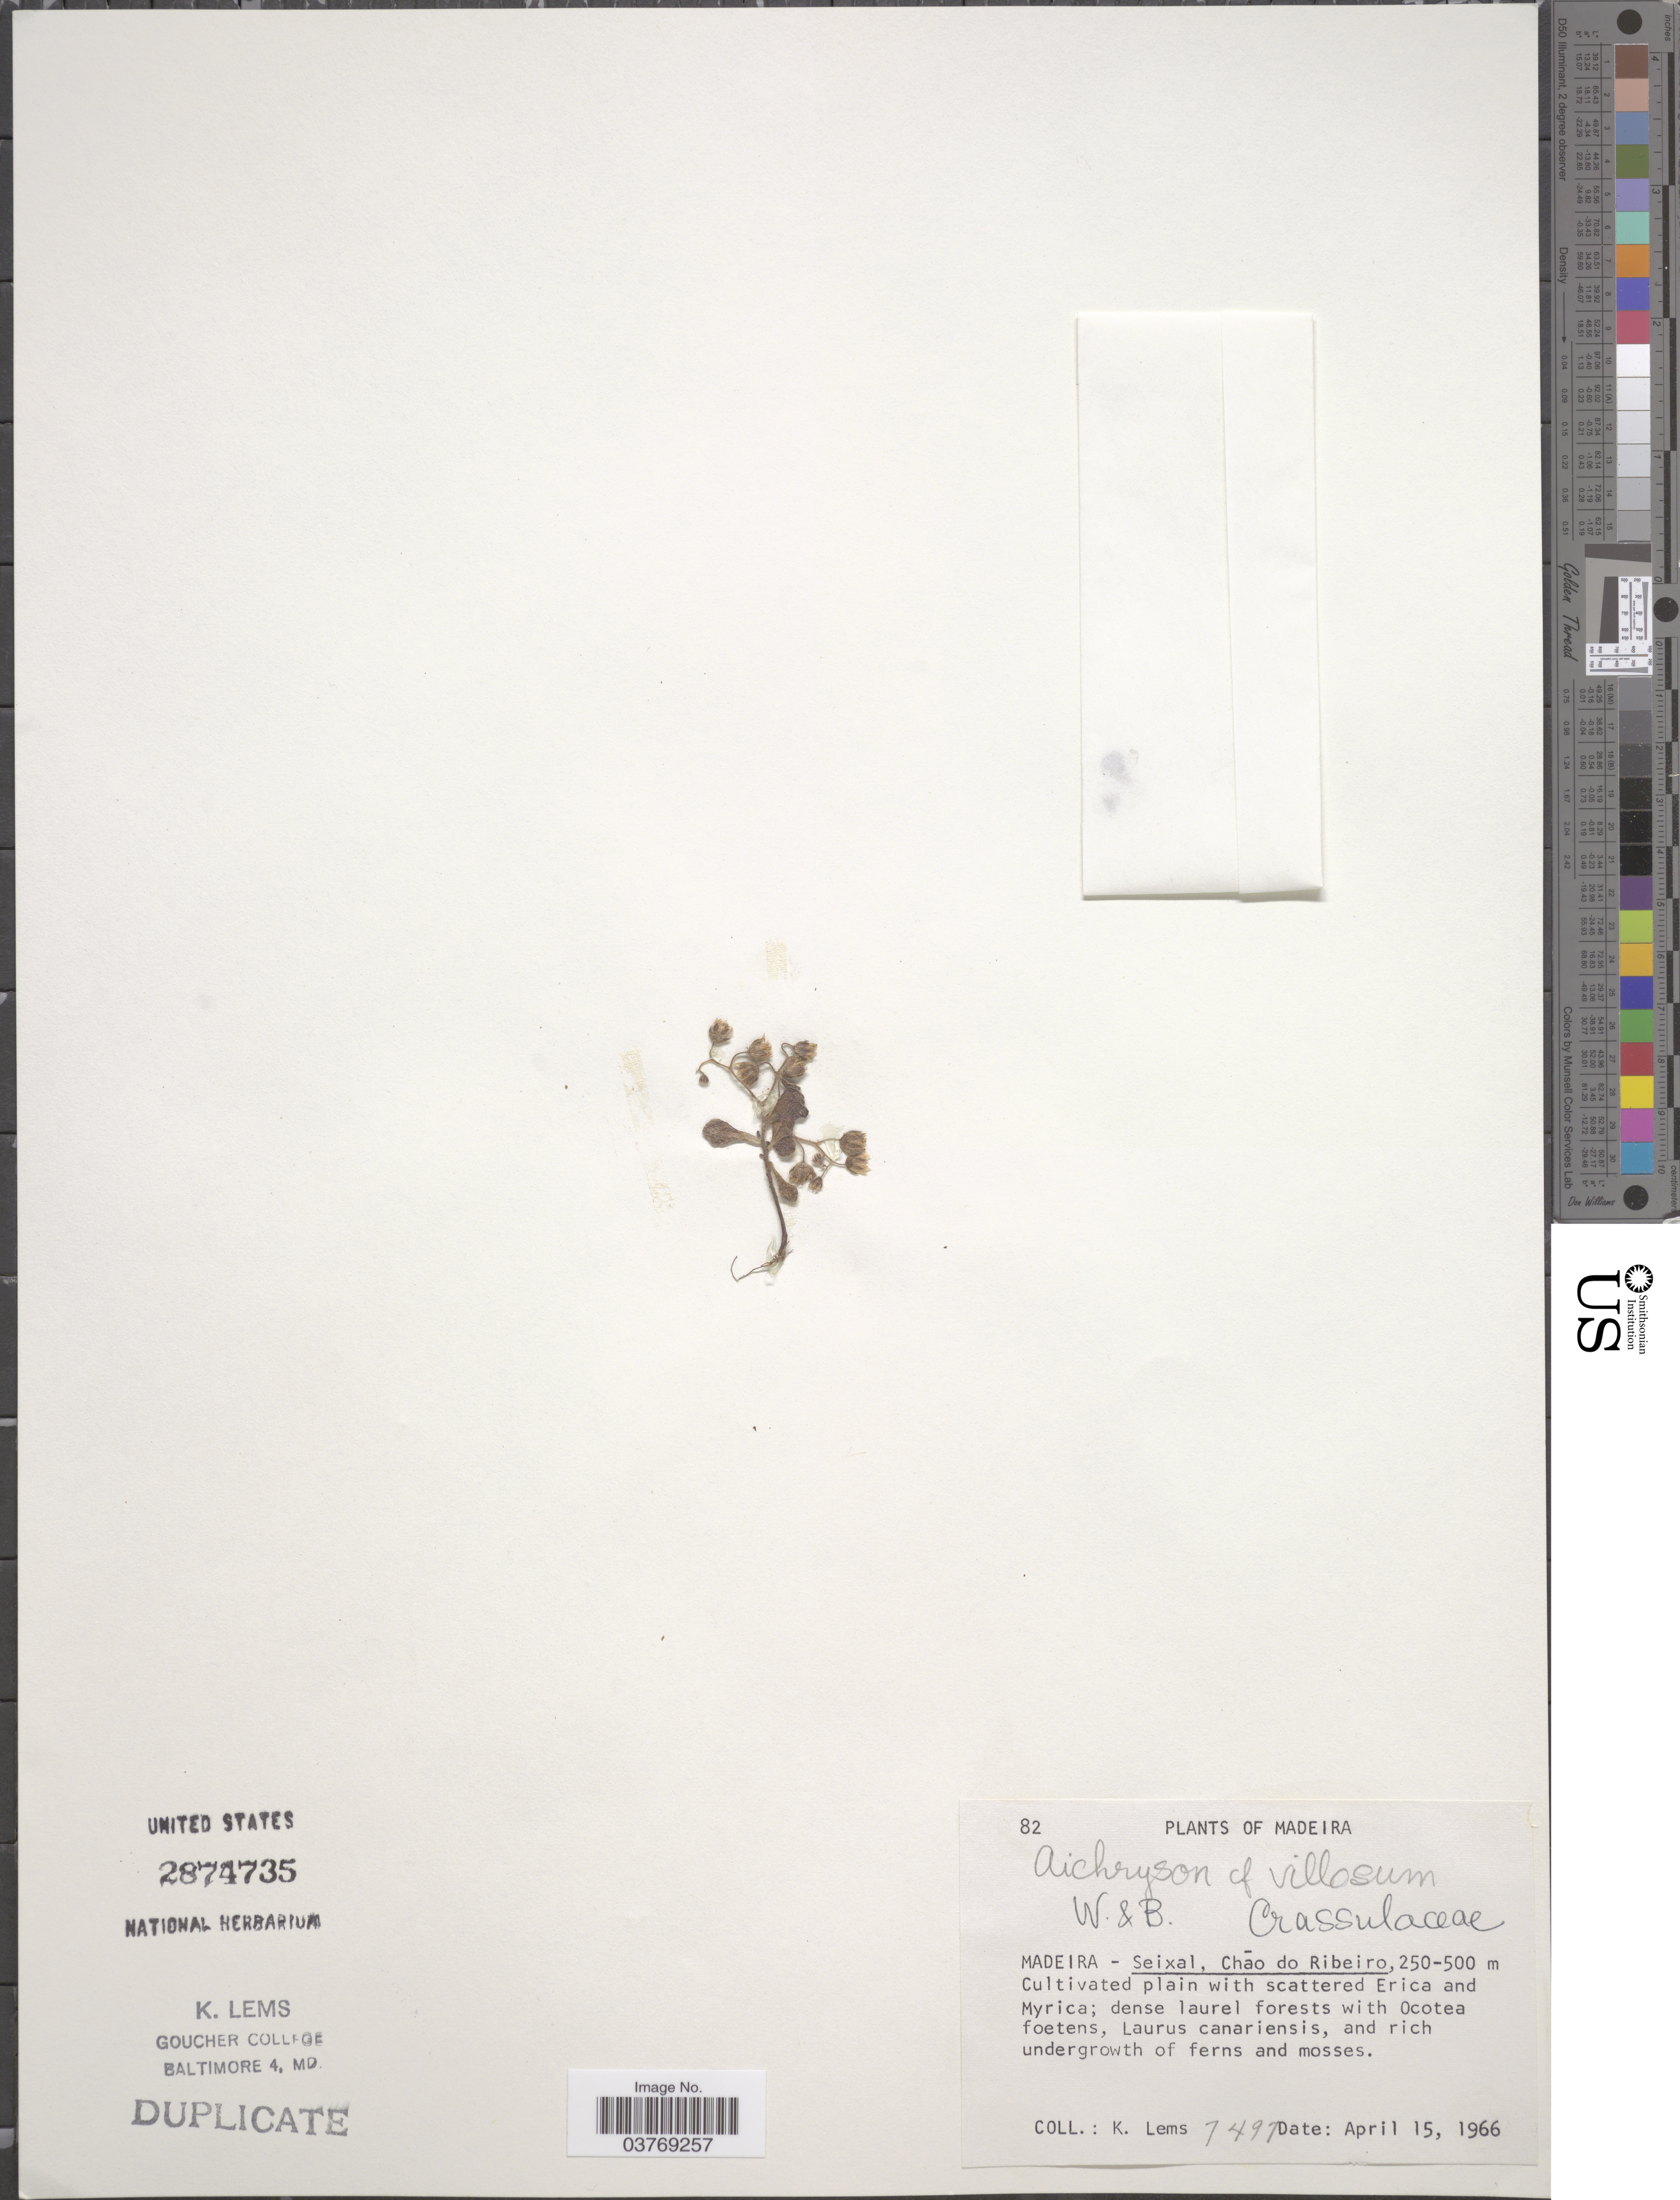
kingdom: Plantae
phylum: Tracheophyta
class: Magnoliopsida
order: Saxifragales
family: Crassulaceae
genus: Aichryson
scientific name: Aichryson villosum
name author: (Aiton) Webb & Berthel.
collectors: K. Lems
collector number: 7491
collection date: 1966-04-15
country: Portugal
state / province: Madeira (Aut. Reg.)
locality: Seixal, Chāo do Ribeiro.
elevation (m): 250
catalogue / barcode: US 2874735